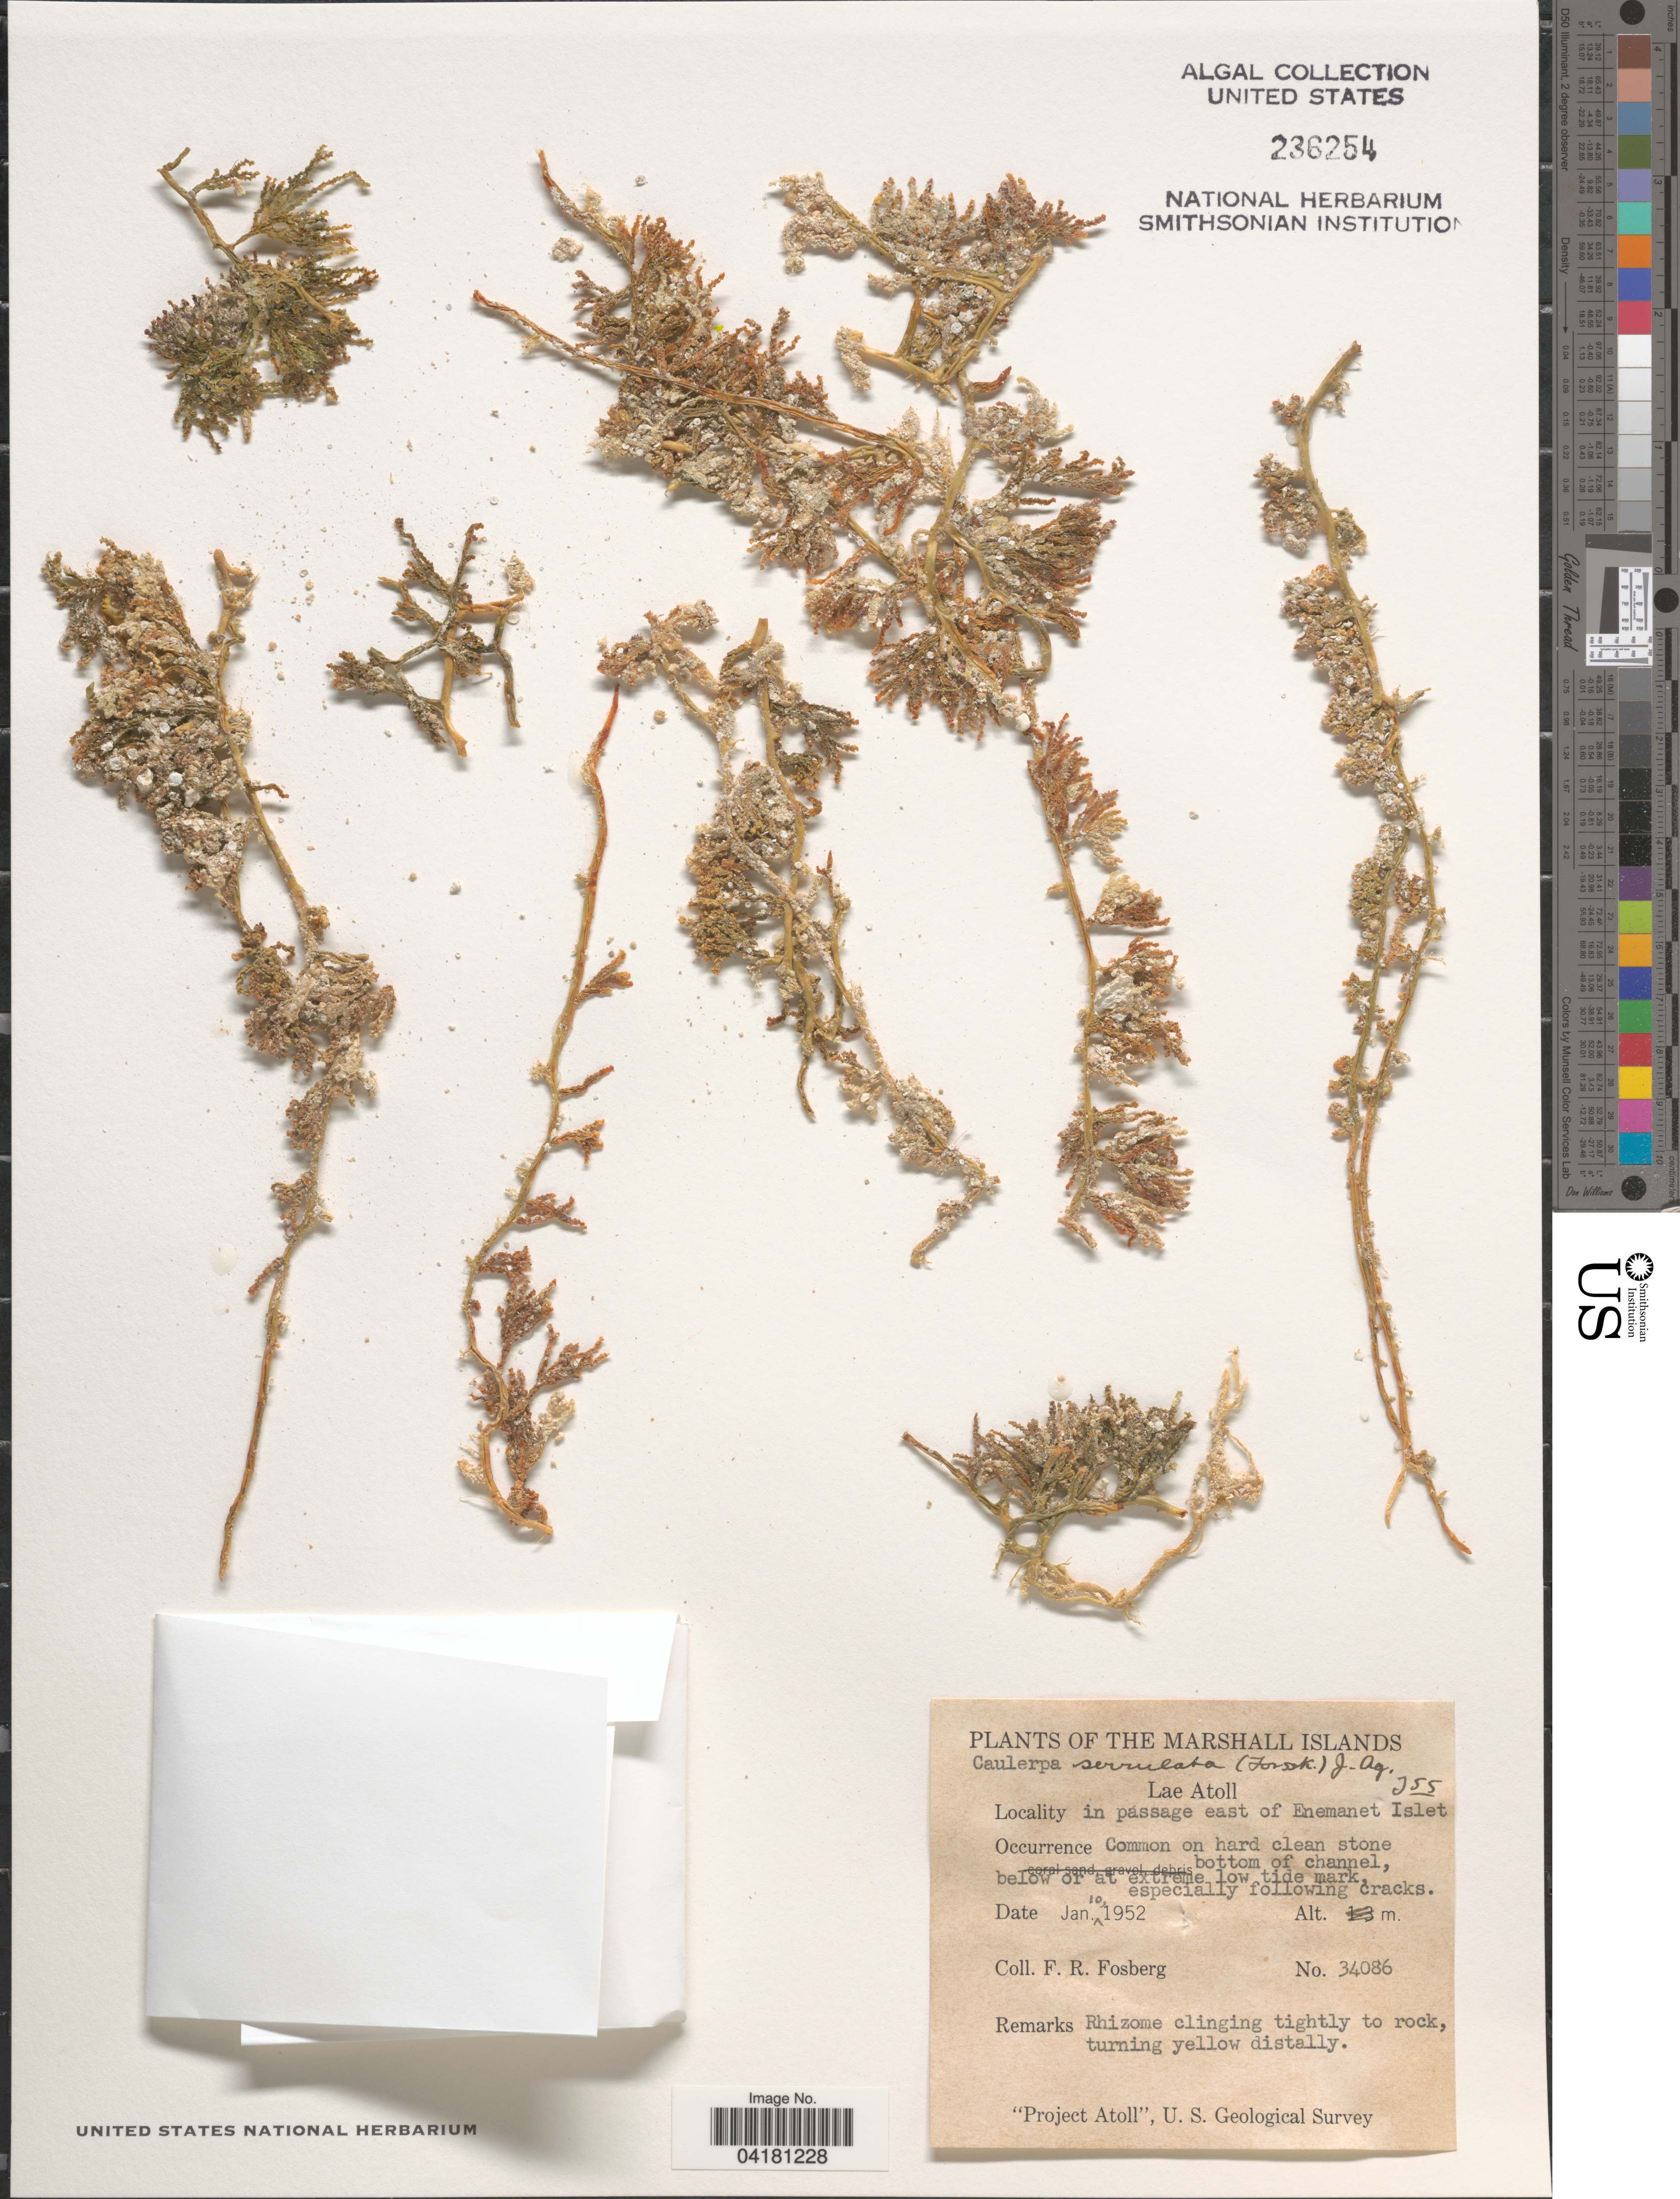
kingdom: Plantae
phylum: Chlorophyta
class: Ulvophyceae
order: Bryopsidales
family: Caulerpaceae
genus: Caulerpa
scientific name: Caulerpa serrulata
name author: (Forssk.) J. Agardh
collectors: F. R. Fosberg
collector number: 34086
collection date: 1952-01-10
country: Marshall Islands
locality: Lae Atoll. In passage east of Enemanet Islet. "Project Atoll", U. S. Geological Survey.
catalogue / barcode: US 236254